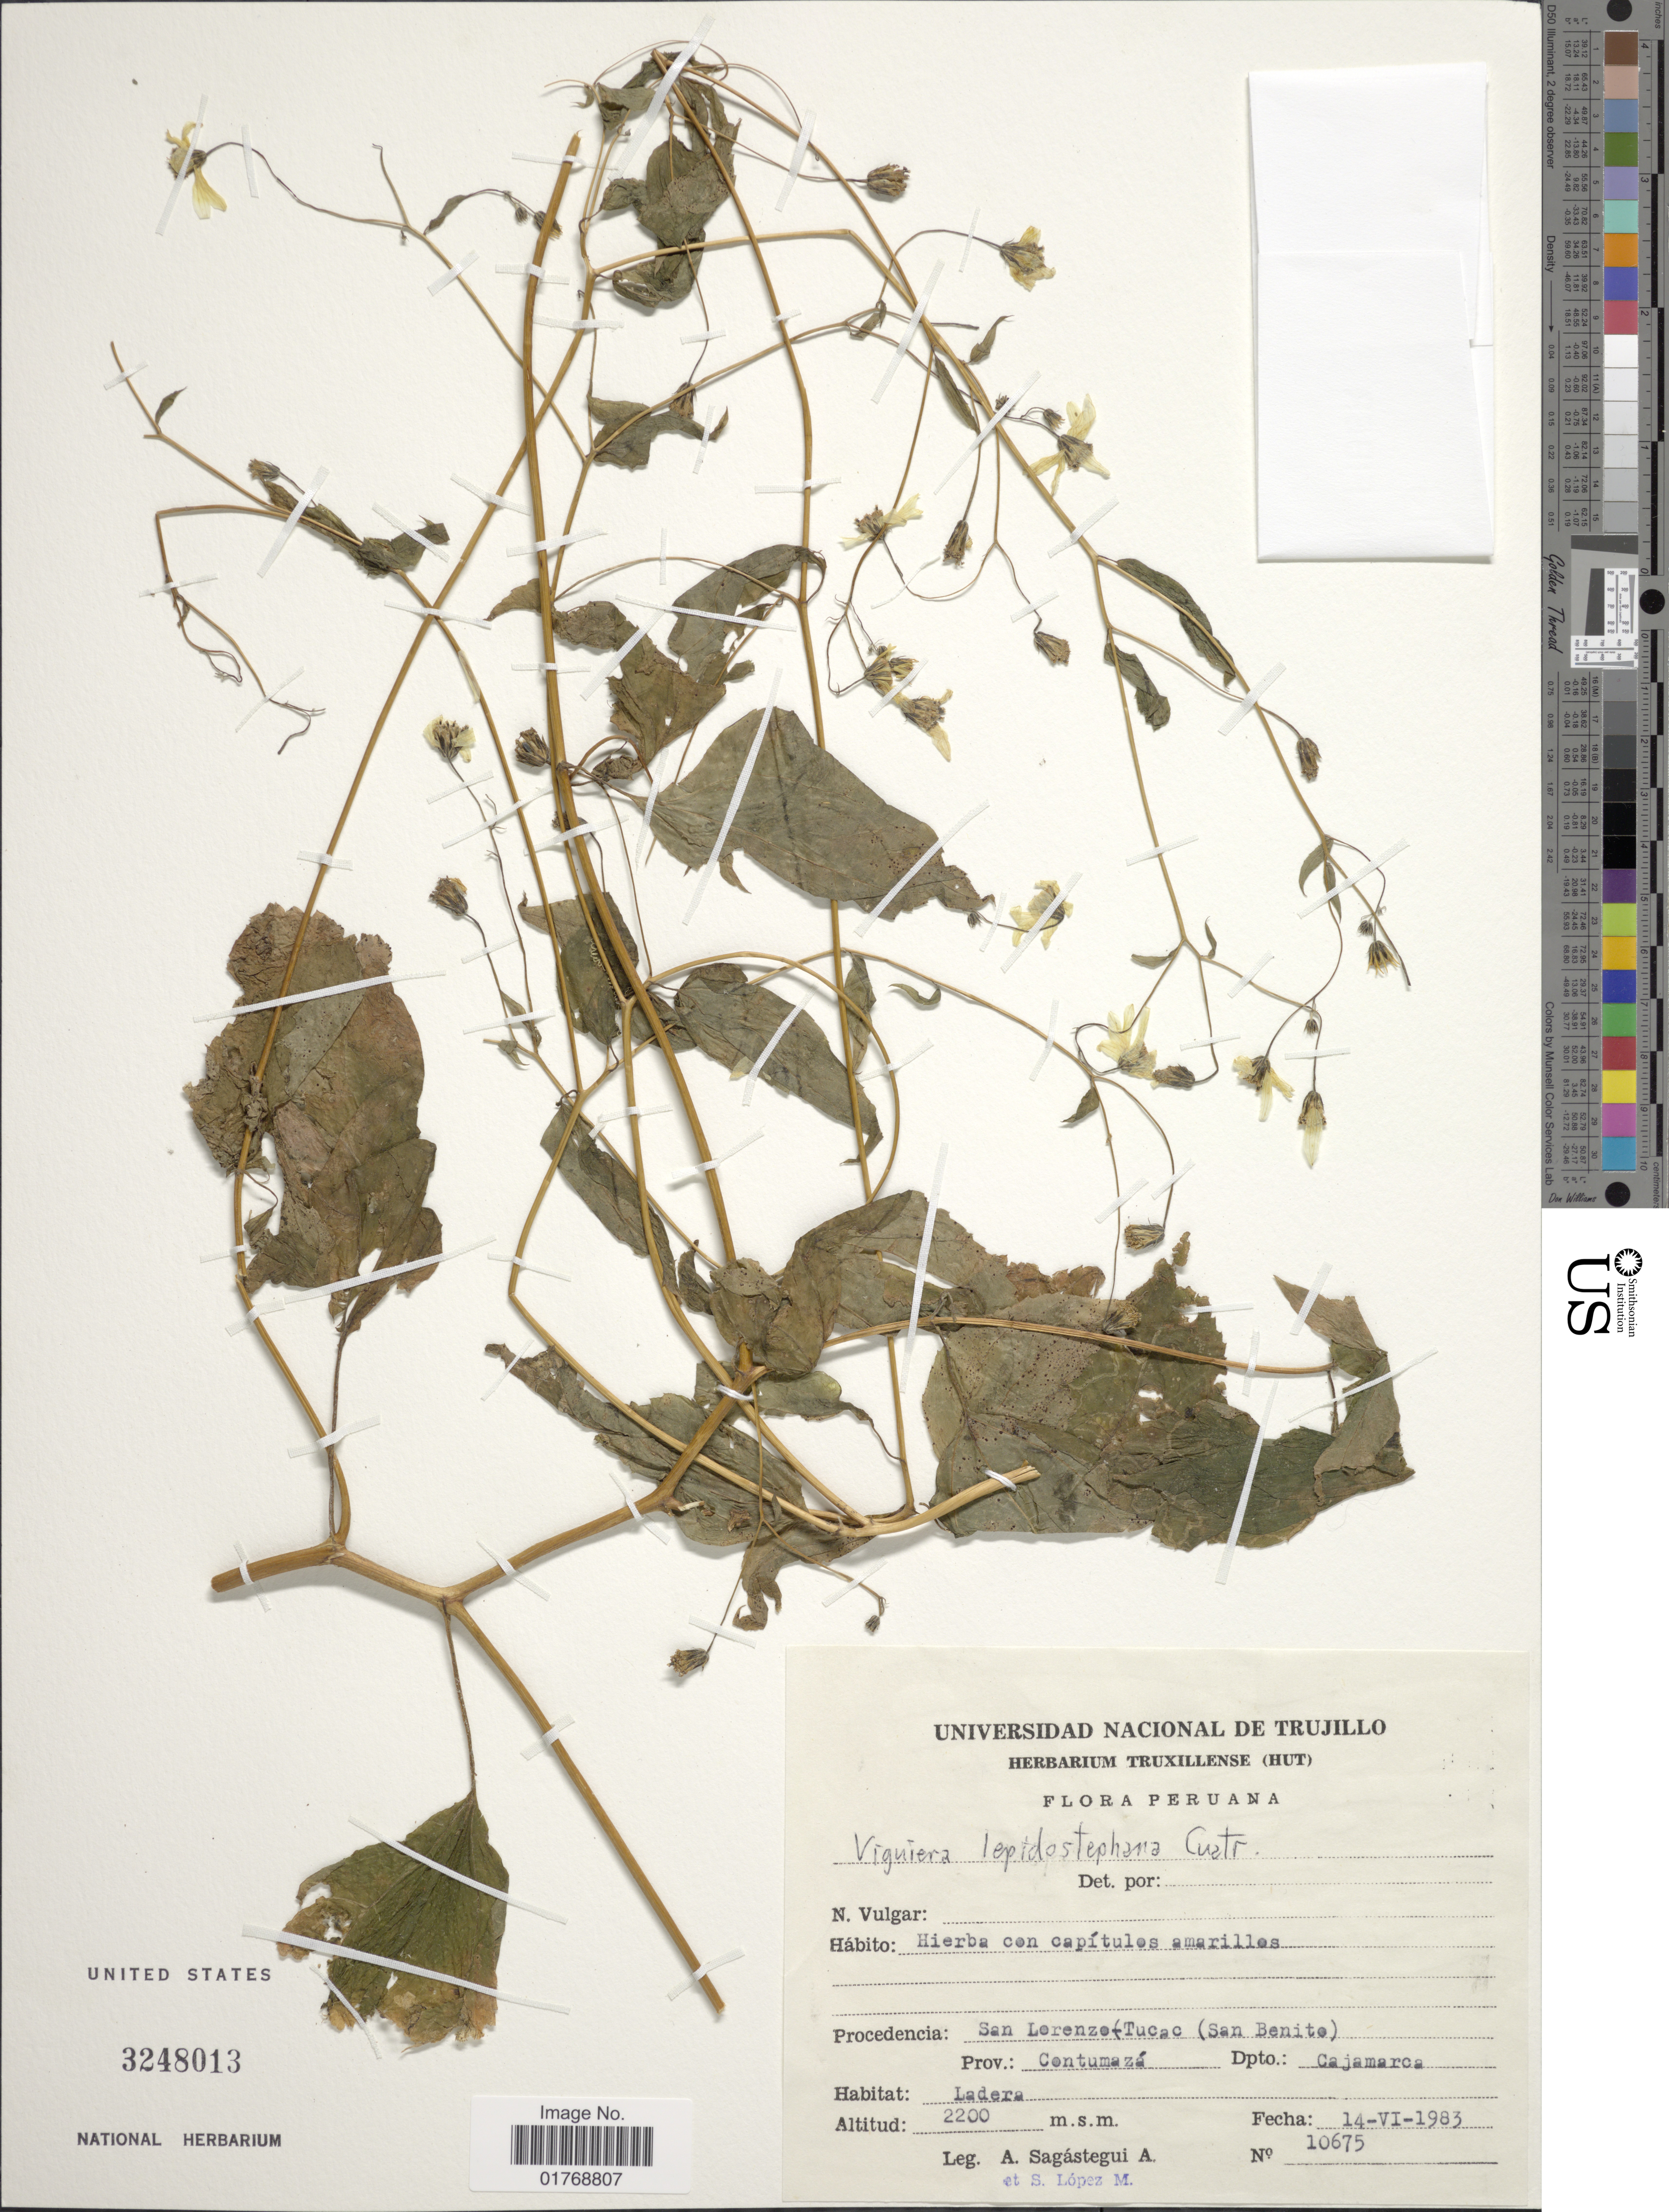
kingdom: Plantae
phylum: Tracheophyta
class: Magnoliopsida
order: Asterales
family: Asteraceae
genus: Viguiera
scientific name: Viguiera mucronata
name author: Blake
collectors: A. Sagástegui A. & S. Lopez M.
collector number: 10675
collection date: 1983-06-14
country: Peru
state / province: Cajamarca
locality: San Lorenzo (Tucac (San Benito). Prov.: Contumazá. Dpto.: Cajamarca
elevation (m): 2200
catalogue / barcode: US 3248013